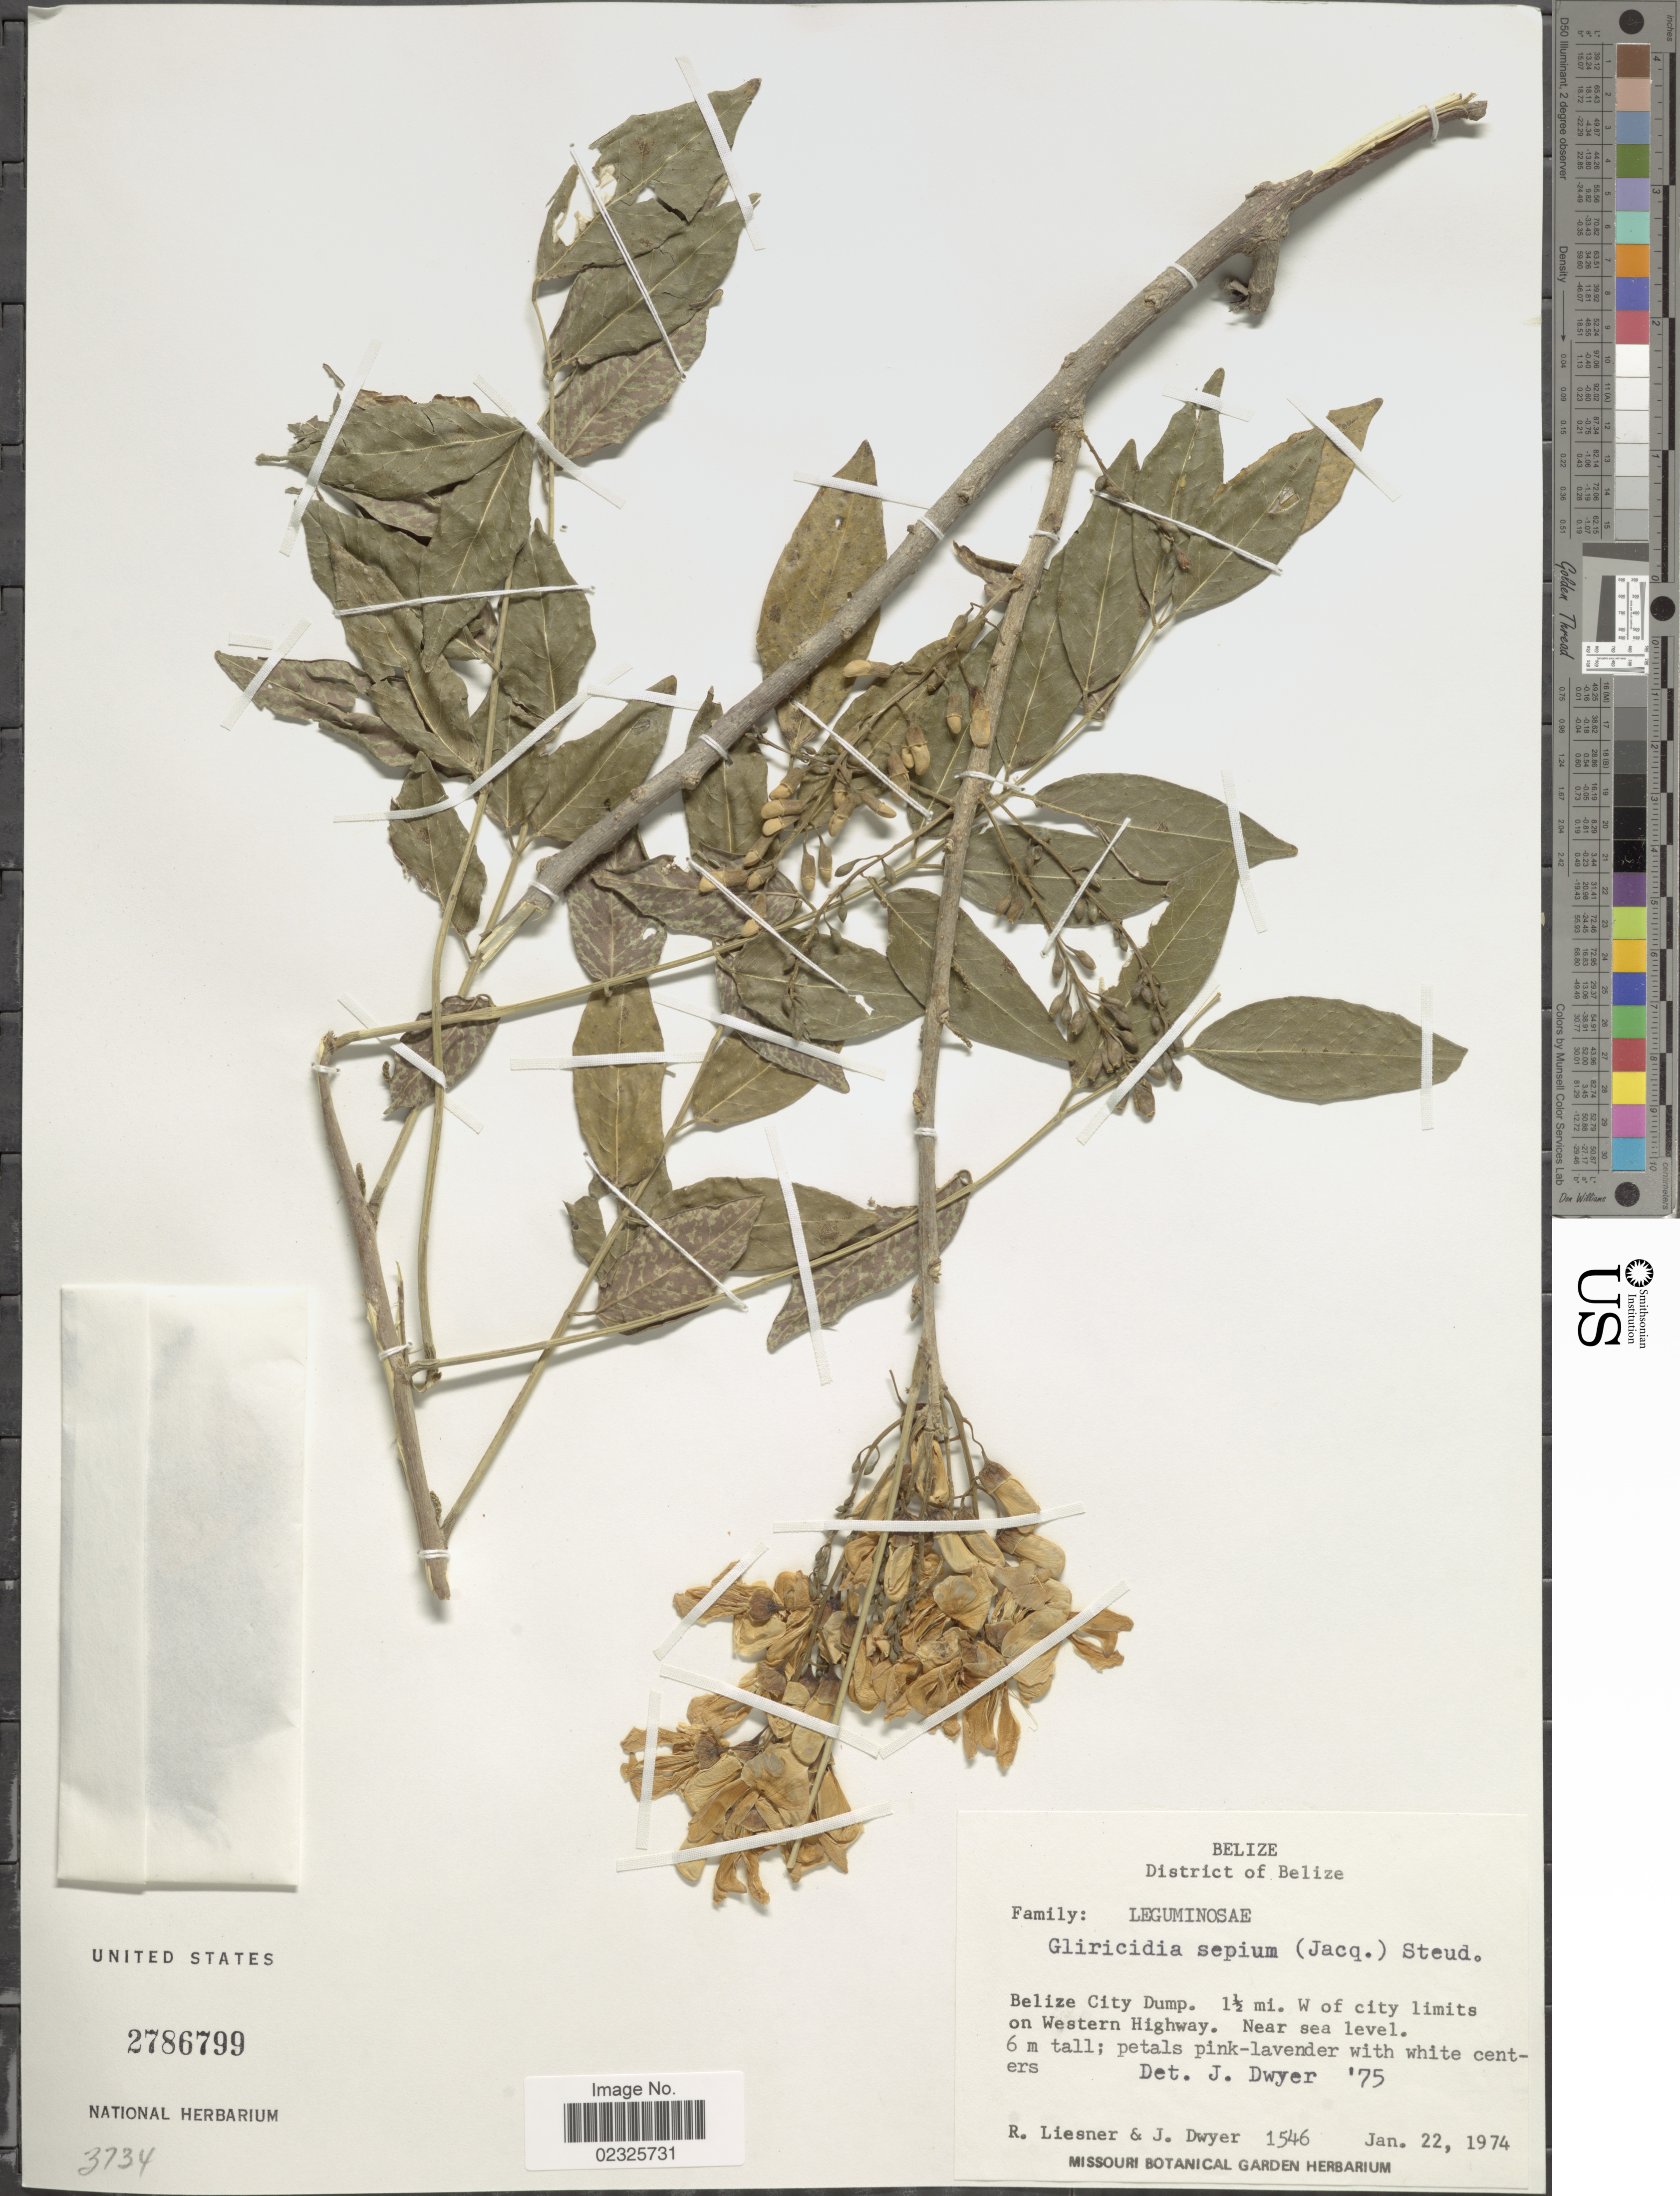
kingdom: Plantae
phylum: Tracheophyta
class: Magnoliopsida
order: Fabales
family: Fabaceae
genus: Gliricidia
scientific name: Gliricidia sepium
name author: (Jacq.) Kunth ex Walp.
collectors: R. L. Liesner & J. Dwyer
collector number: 1546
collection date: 1974-01-22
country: Belize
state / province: Belize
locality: District of Belize. Belize City Dump. 1½ mi. W of city limits on Western Highway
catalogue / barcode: US 2786799